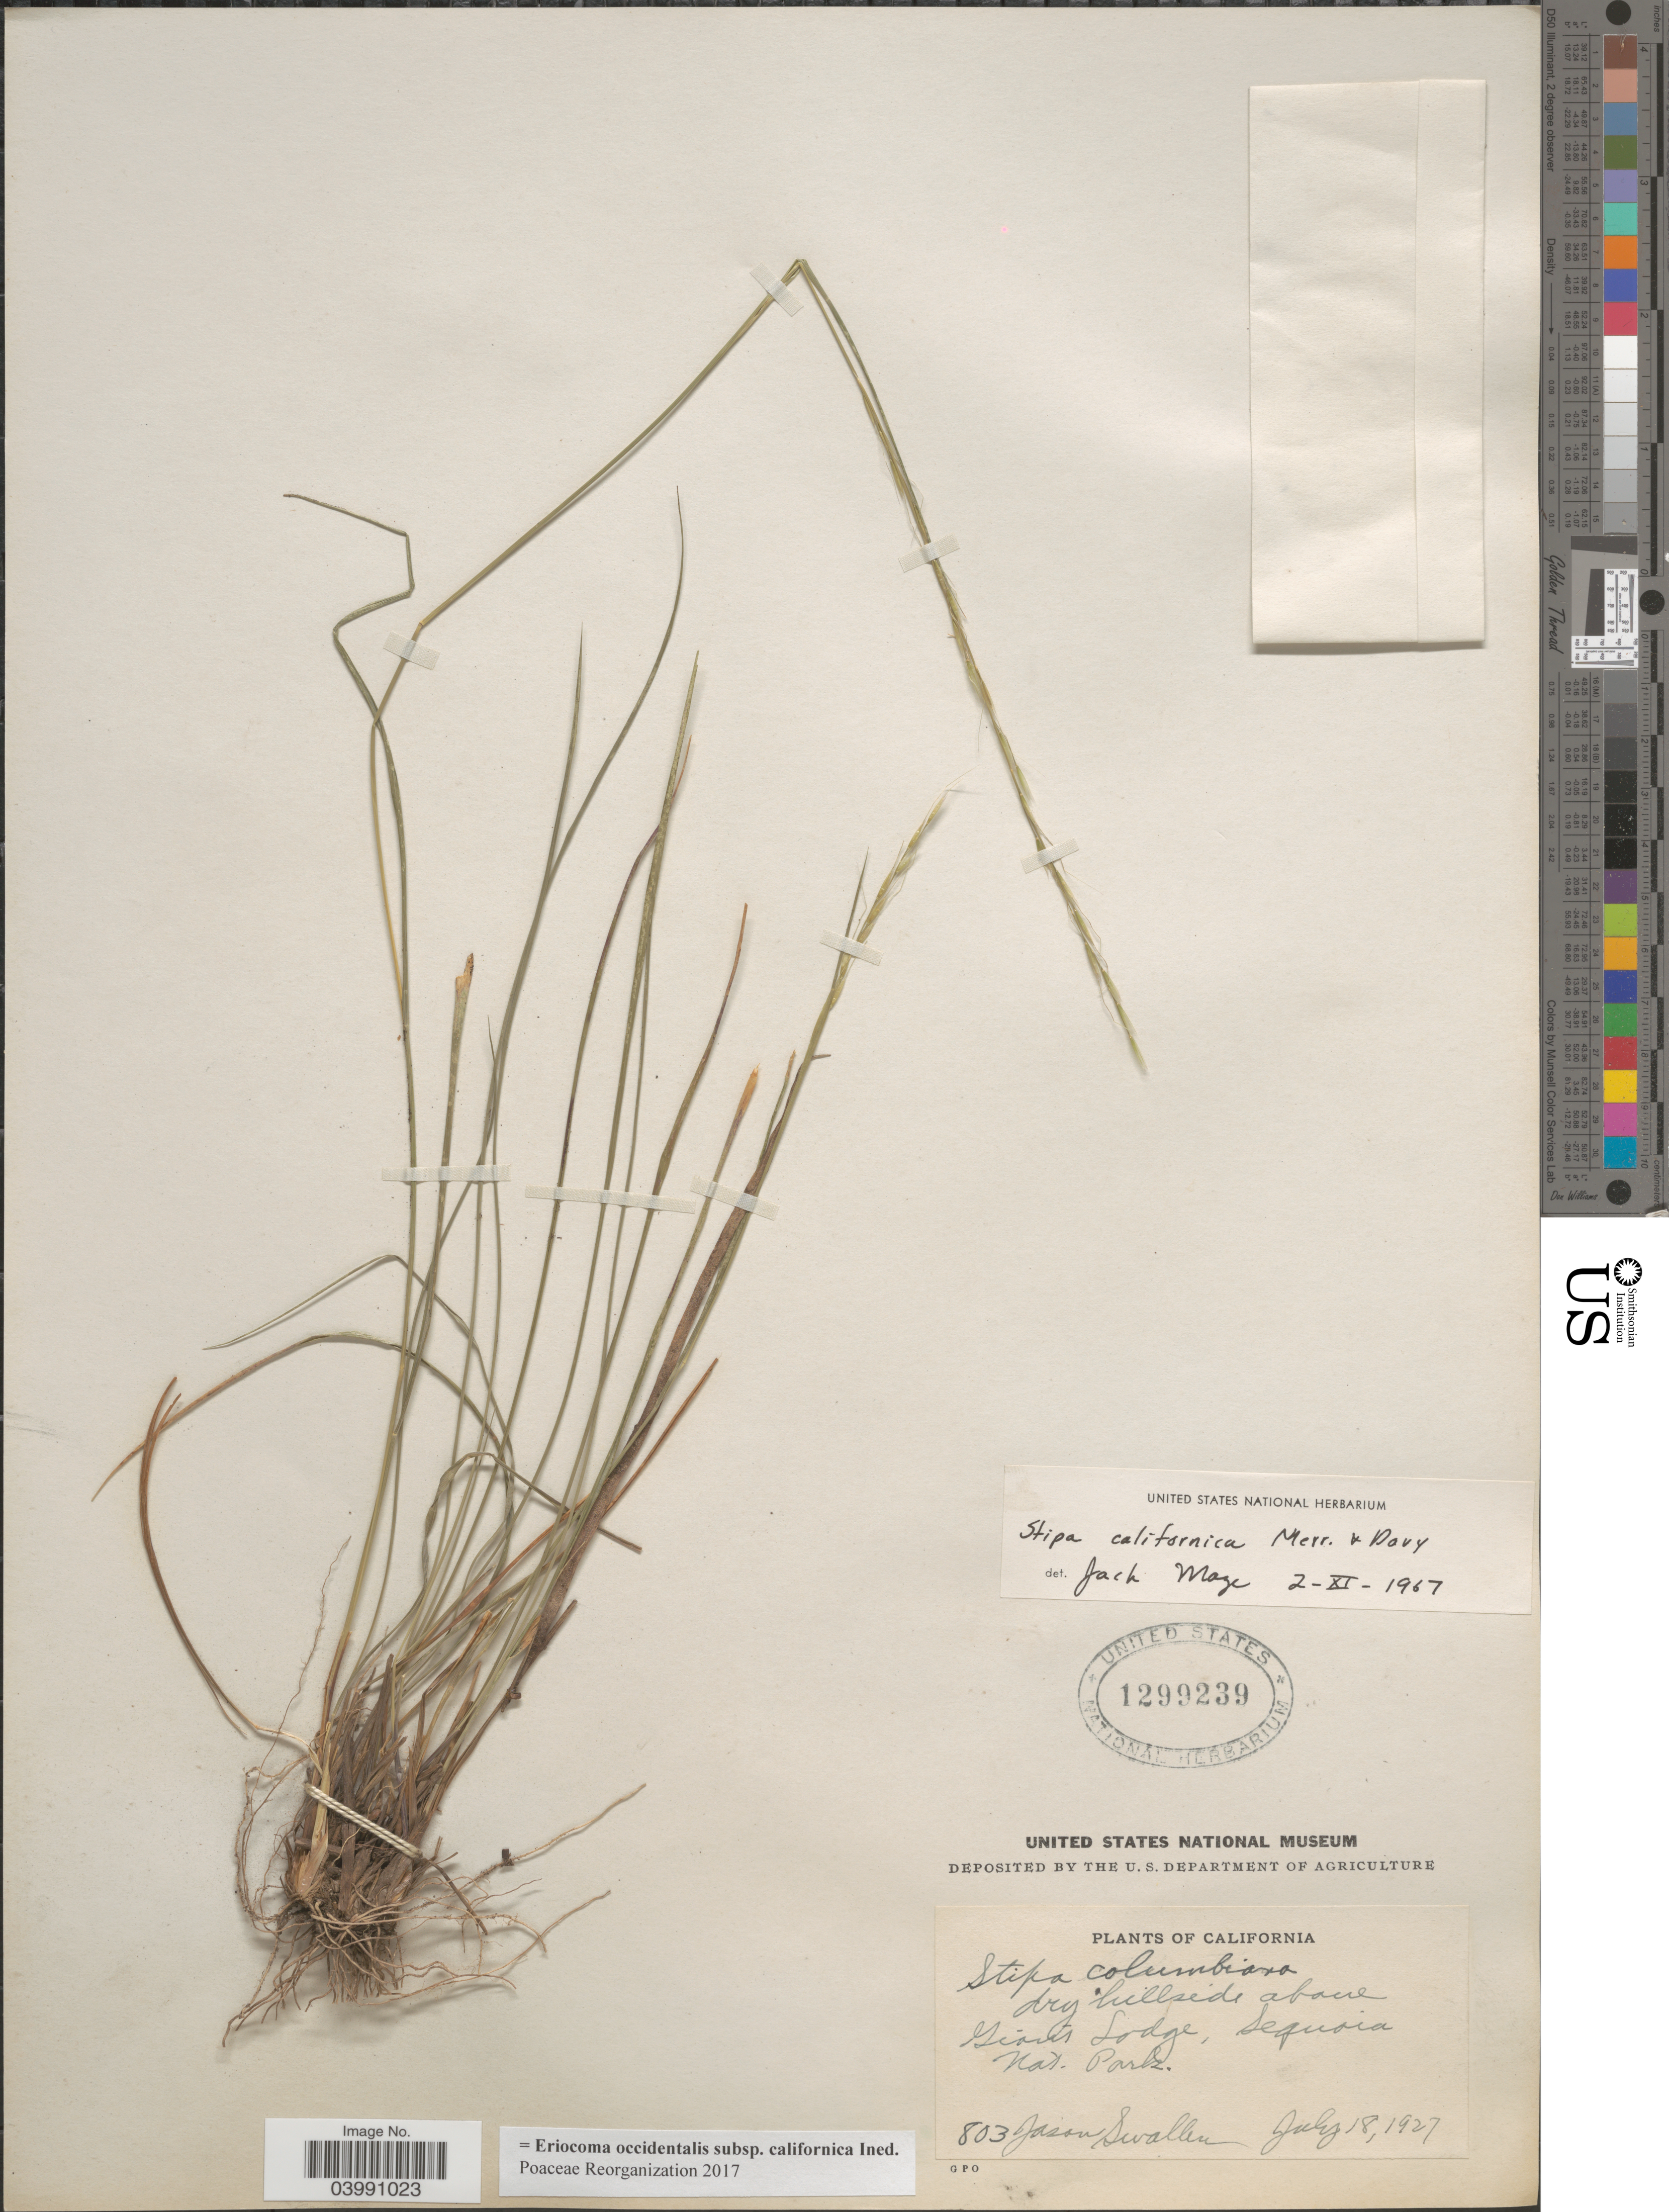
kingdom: Plantae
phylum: Tracheophyta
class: Liliopsida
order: Poales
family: Poaceae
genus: Eriocoma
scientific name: Eriocoma occidentalis subsp. californica ined.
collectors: J. R. Swallen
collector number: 803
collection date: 1927-07-18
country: United States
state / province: California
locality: Dry hillside above Giant Lodge, Sequoia Nat. Park.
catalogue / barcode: US 1299239